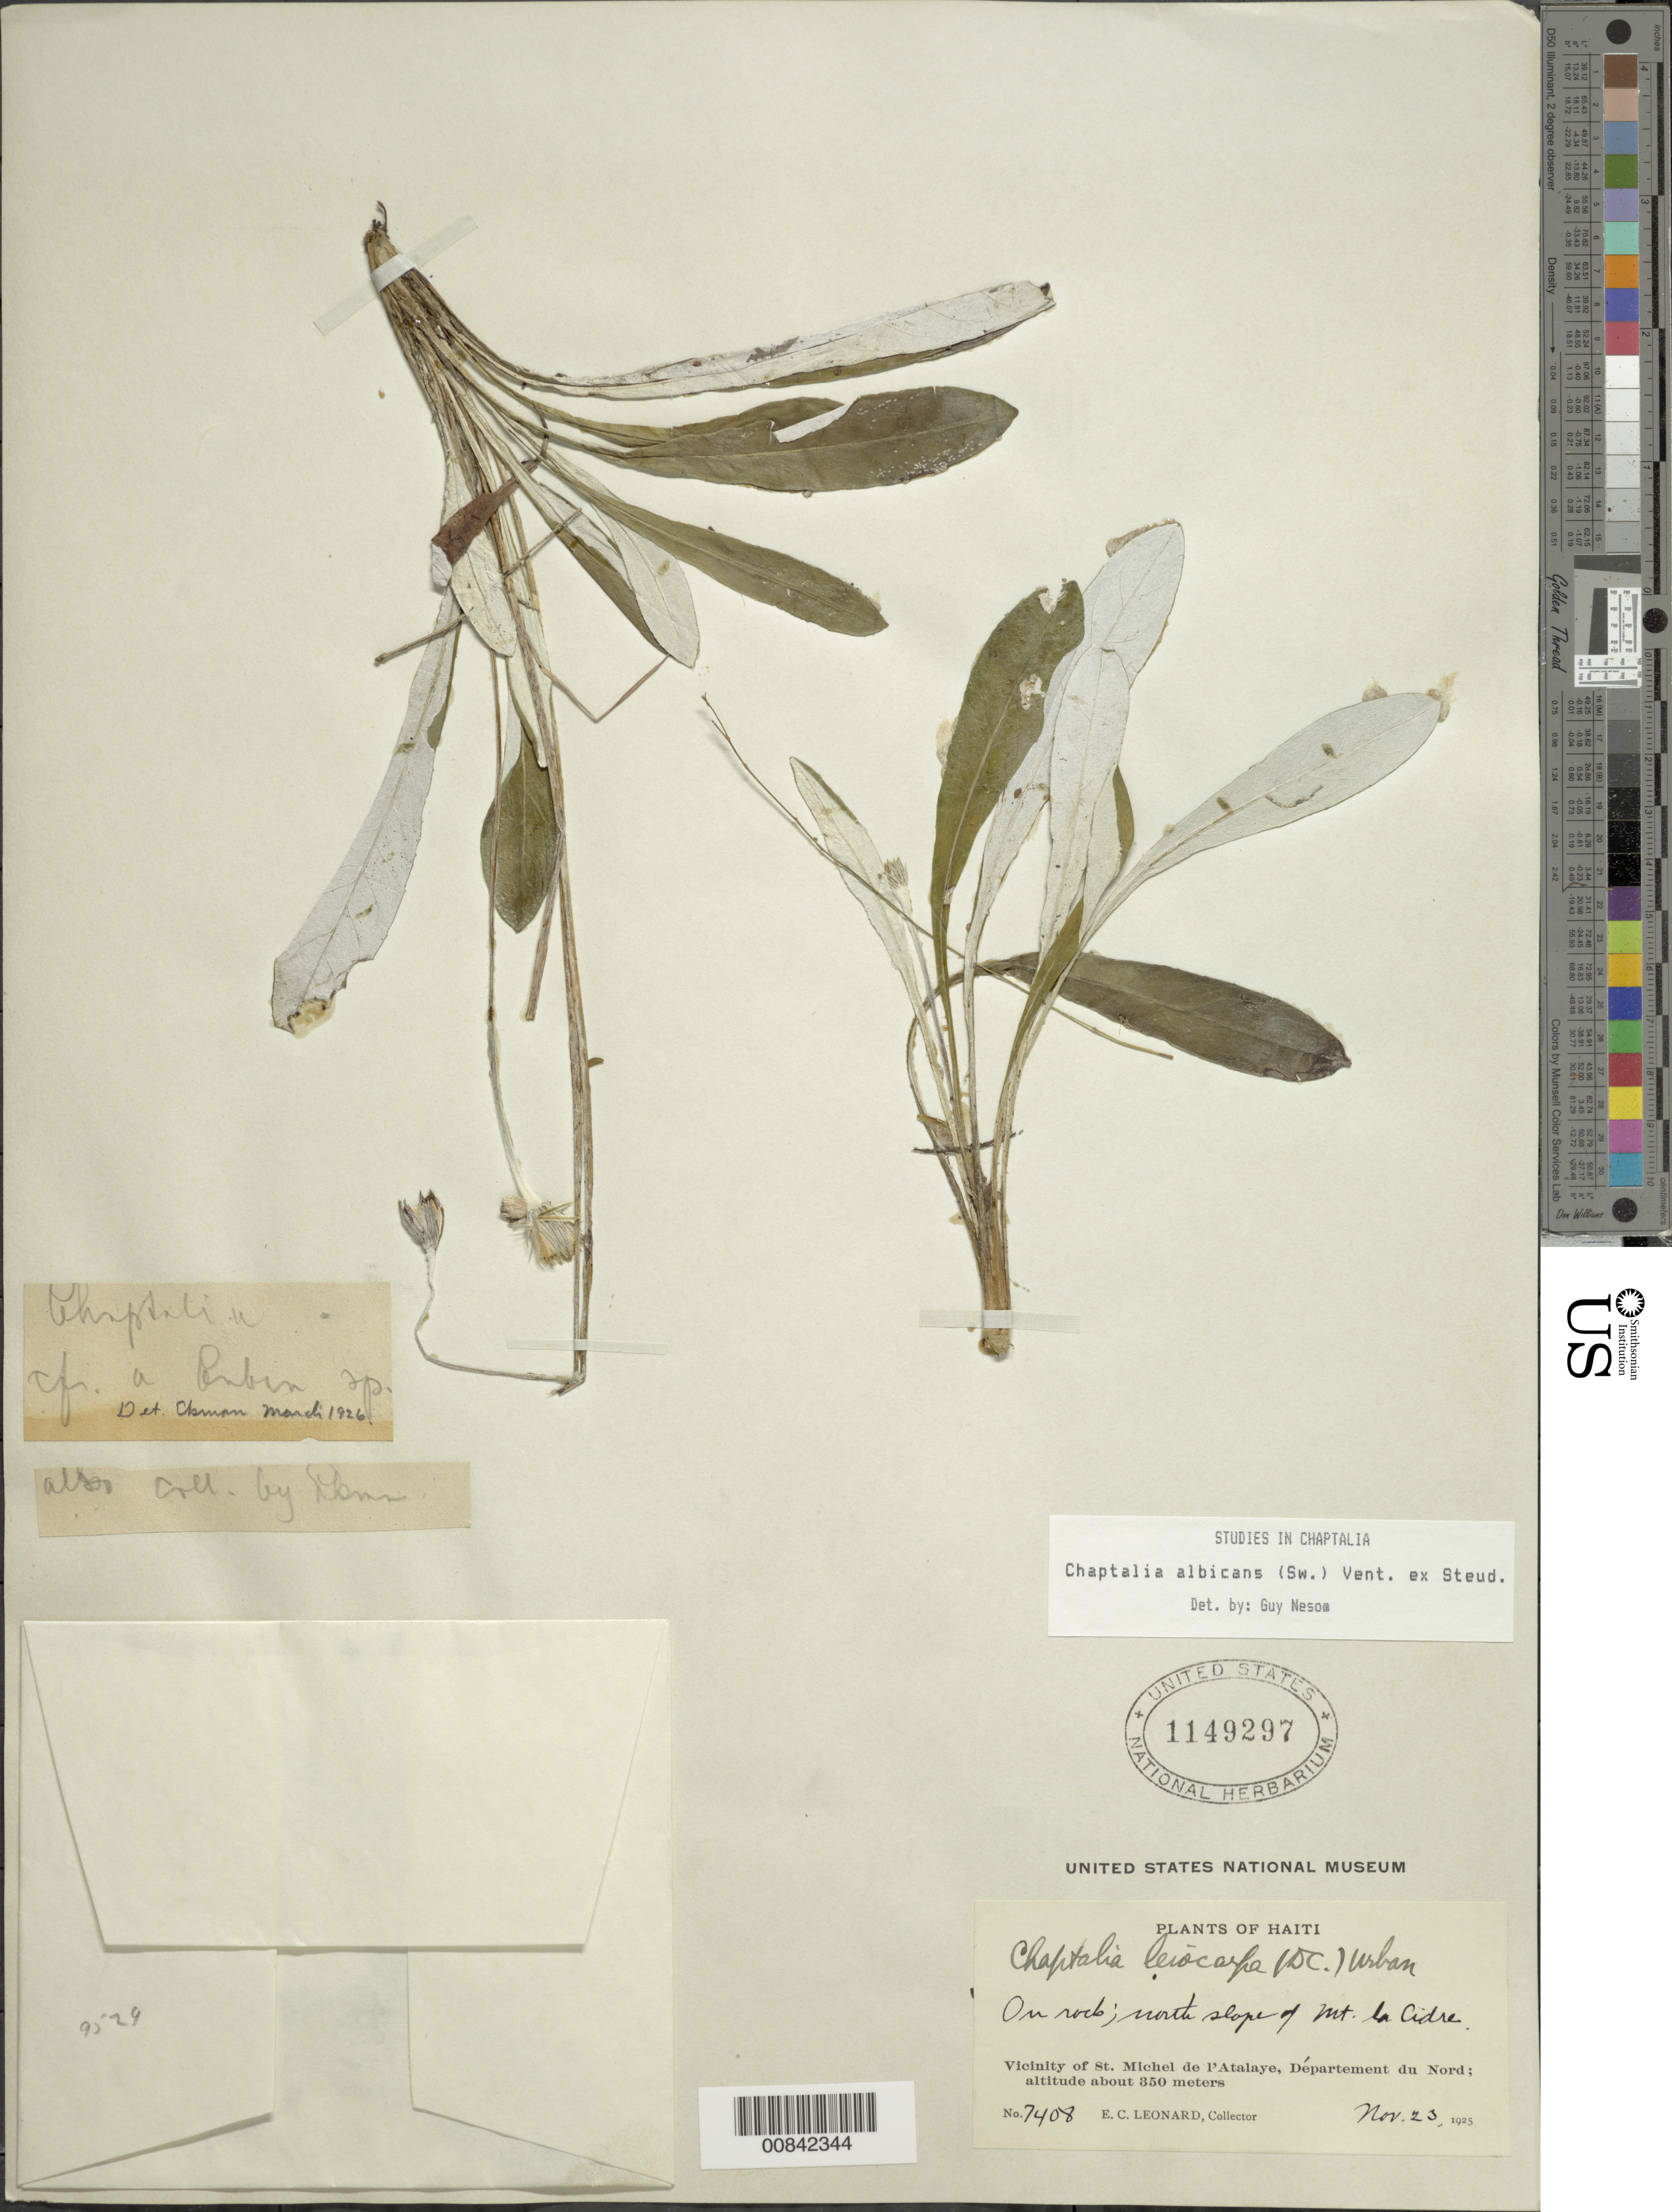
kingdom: Plantae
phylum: Tracheophyta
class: Magnoliopsida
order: Asterales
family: Asteraceae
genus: Chaptalia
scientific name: Chaptalia albicans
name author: (Sw.) Vent. ex B.D. Jacks.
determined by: Nesom, Guy L.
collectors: E. C. Leonard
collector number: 7408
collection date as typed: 23 Nov 1925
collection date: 1925-11-23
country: Haiti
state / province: Artibonite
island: Hispaniola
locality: Vicinity of St. Michel de l'Atalaye, north slope of Mt. la Cidre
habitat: On rocks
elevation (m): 350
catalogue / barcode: US 1149297